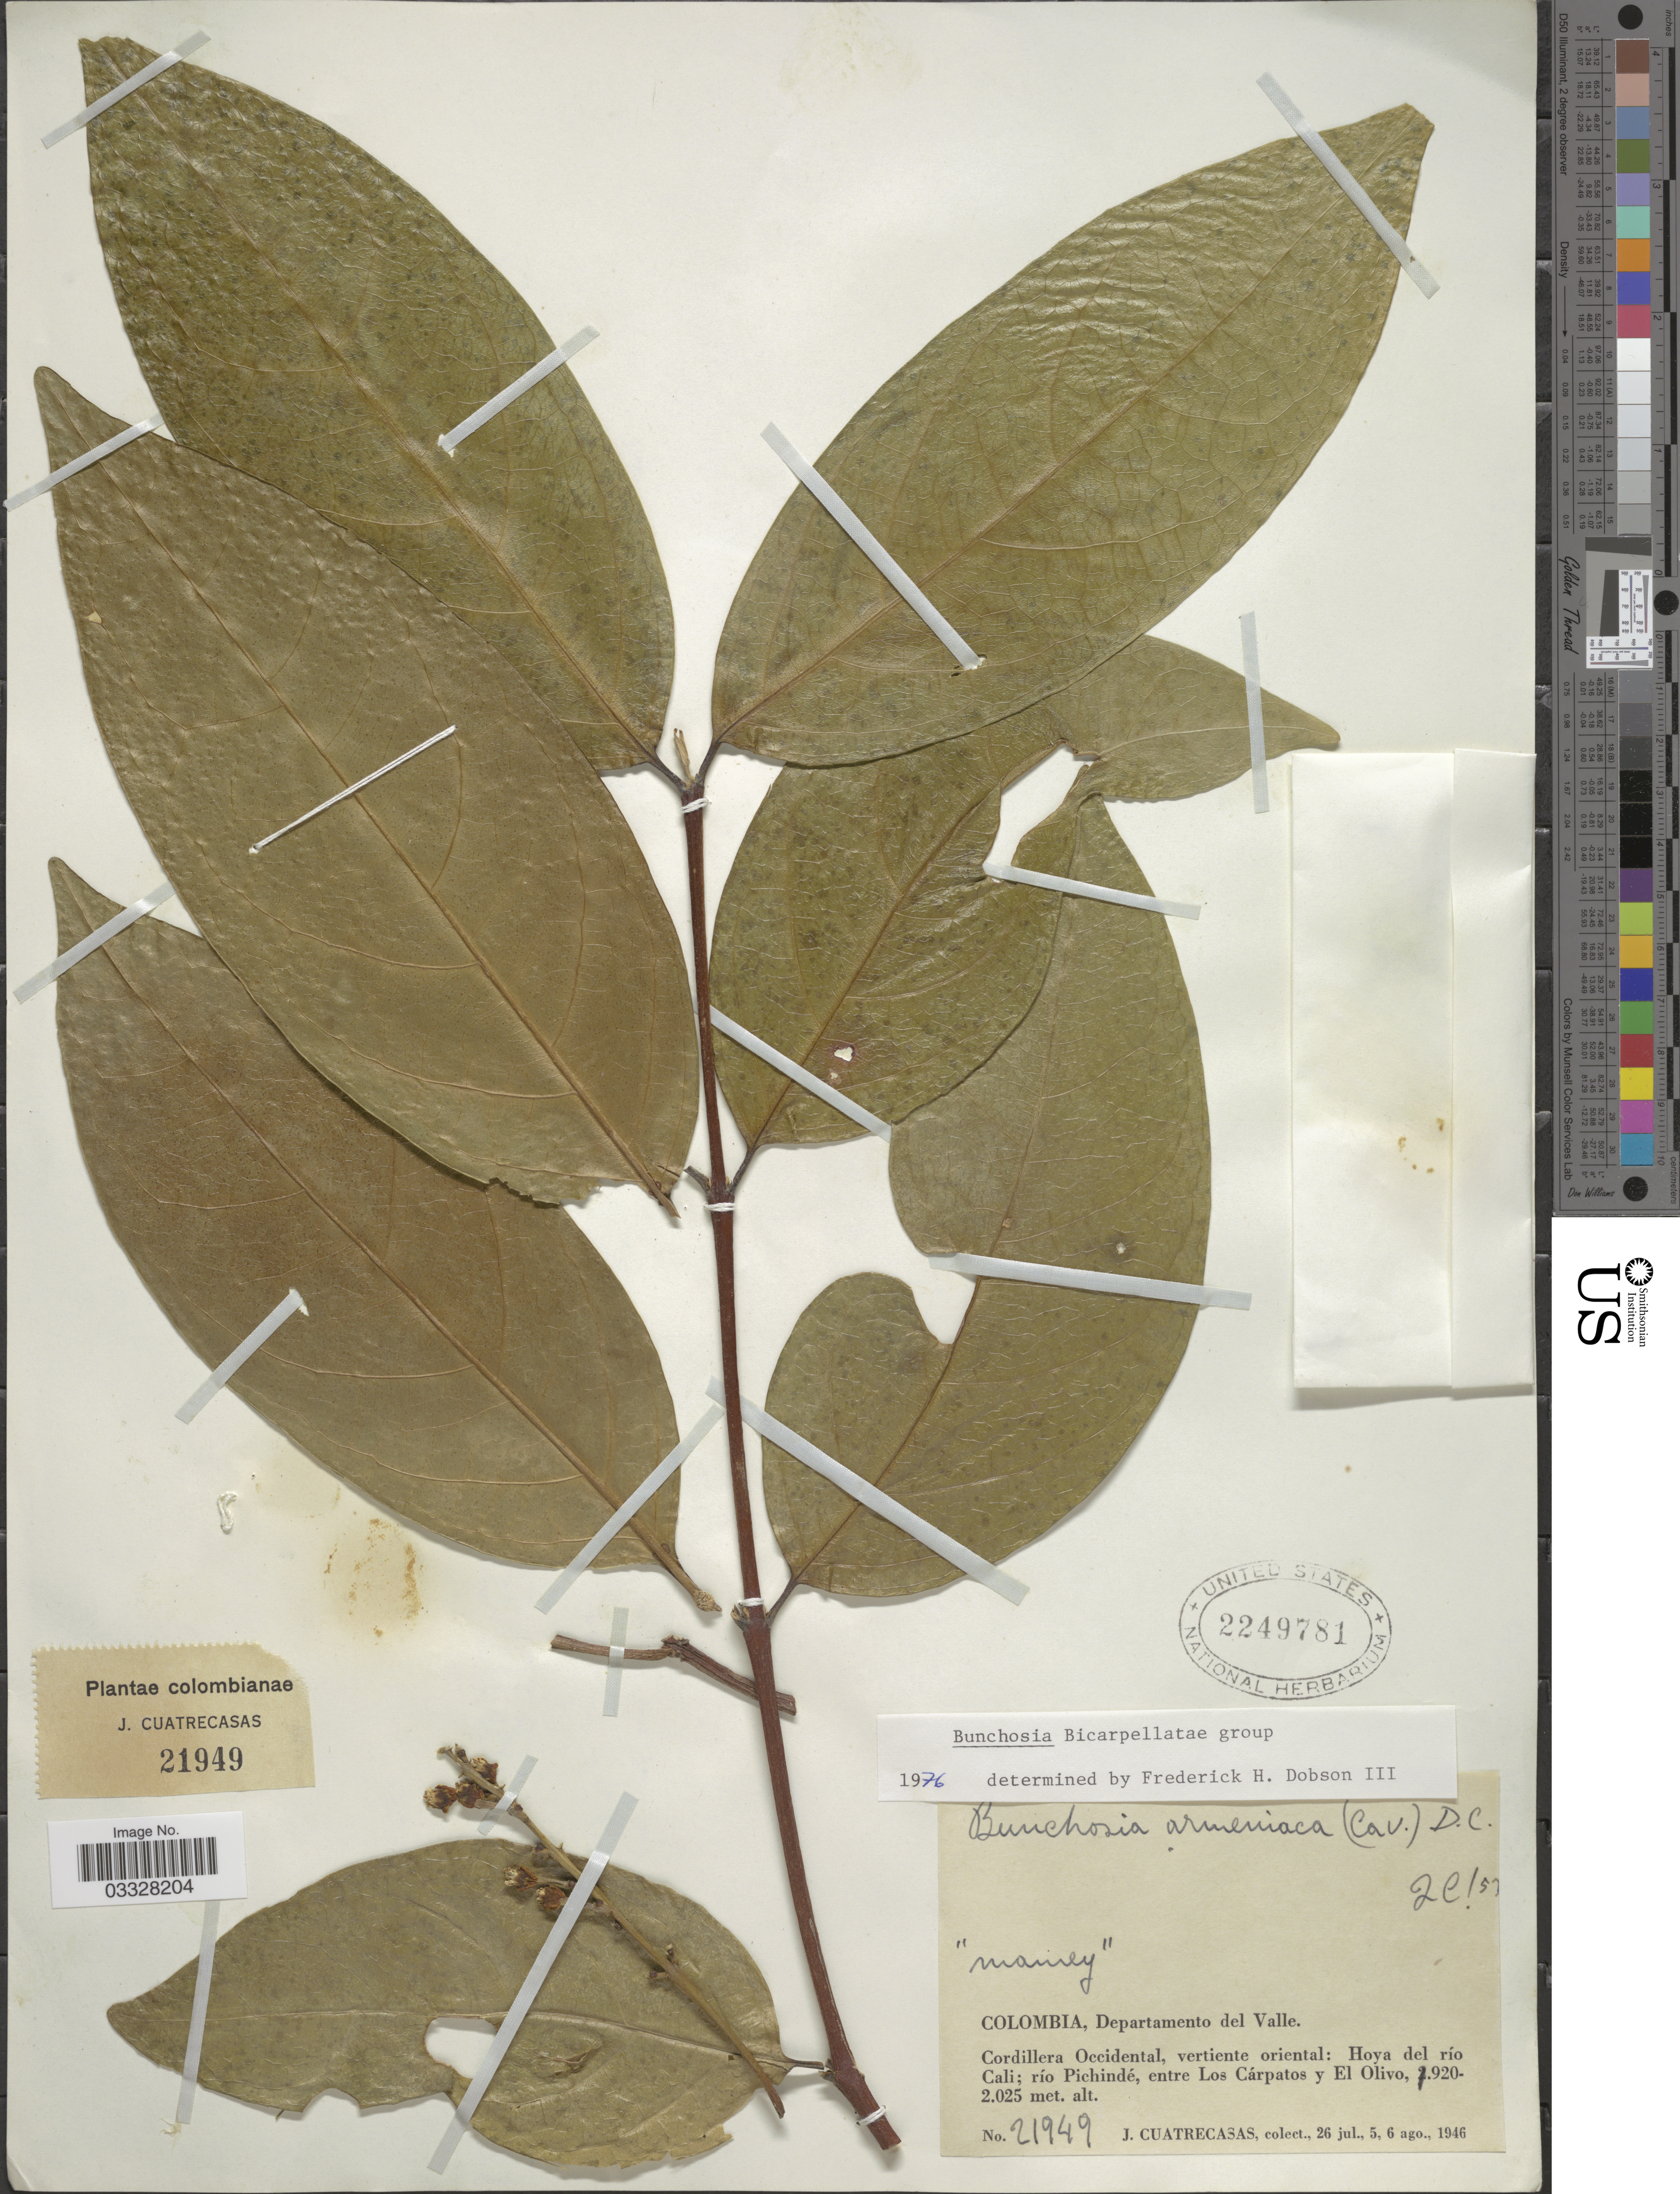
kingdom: Plantae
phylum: Tracheophyta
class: Magnoliopsida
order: Malpighiales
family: Malpighiaceae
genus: Bunchosia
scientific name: Bunchosia armeniaca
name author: (Cav.) DC.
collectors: J. Cuatrecasas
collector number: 21949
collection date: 1946-07-26/1946-08-06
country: Colombia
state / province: Valle del Cauca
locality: Departamento del Valle. Cordillera Occidental, vertiente oriental: Hoya del río Cali; río Pichindé, entre Los Cárpatos y El Olivo.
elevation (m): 1920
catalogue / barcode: US 2249781